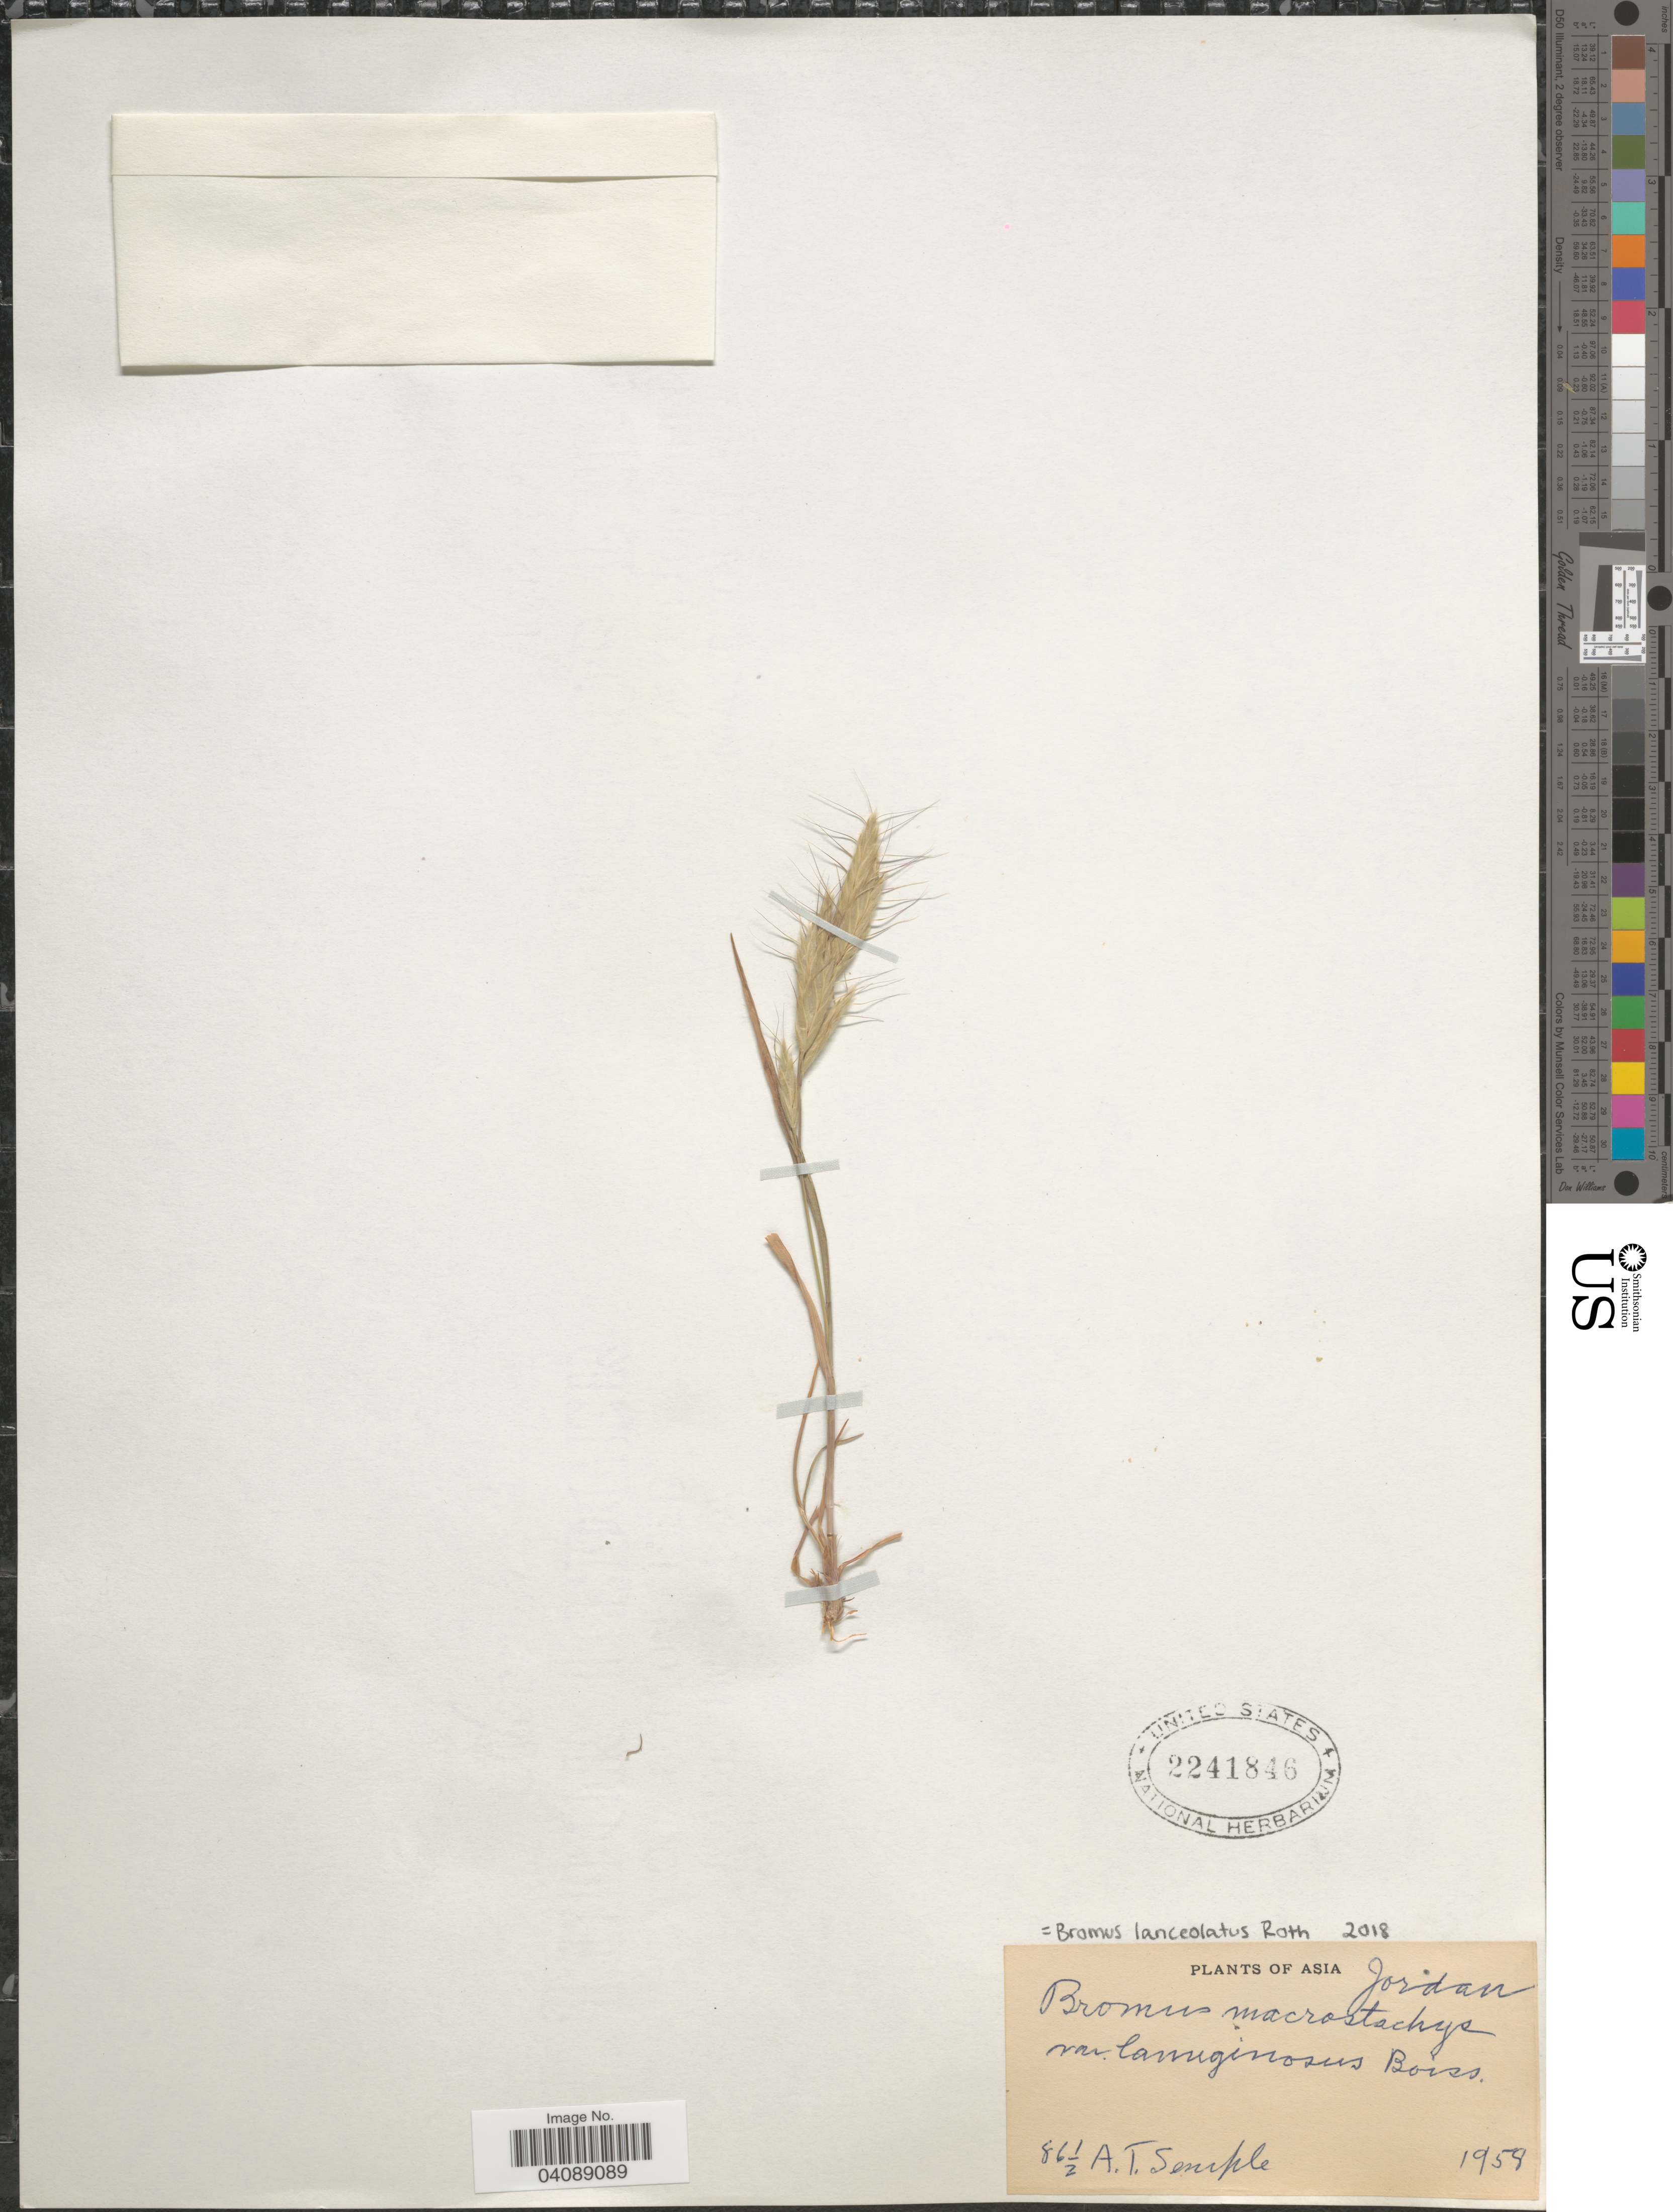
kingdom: Plantae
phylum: Tracheophyta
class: Liliopsida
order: Poales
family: Poaceae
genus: Bromus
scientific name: Bromus lanceolatus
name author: Roth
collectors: A. Semple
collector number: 86½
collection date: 1958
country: Jordan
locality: Asia.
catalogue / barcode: US 2241846